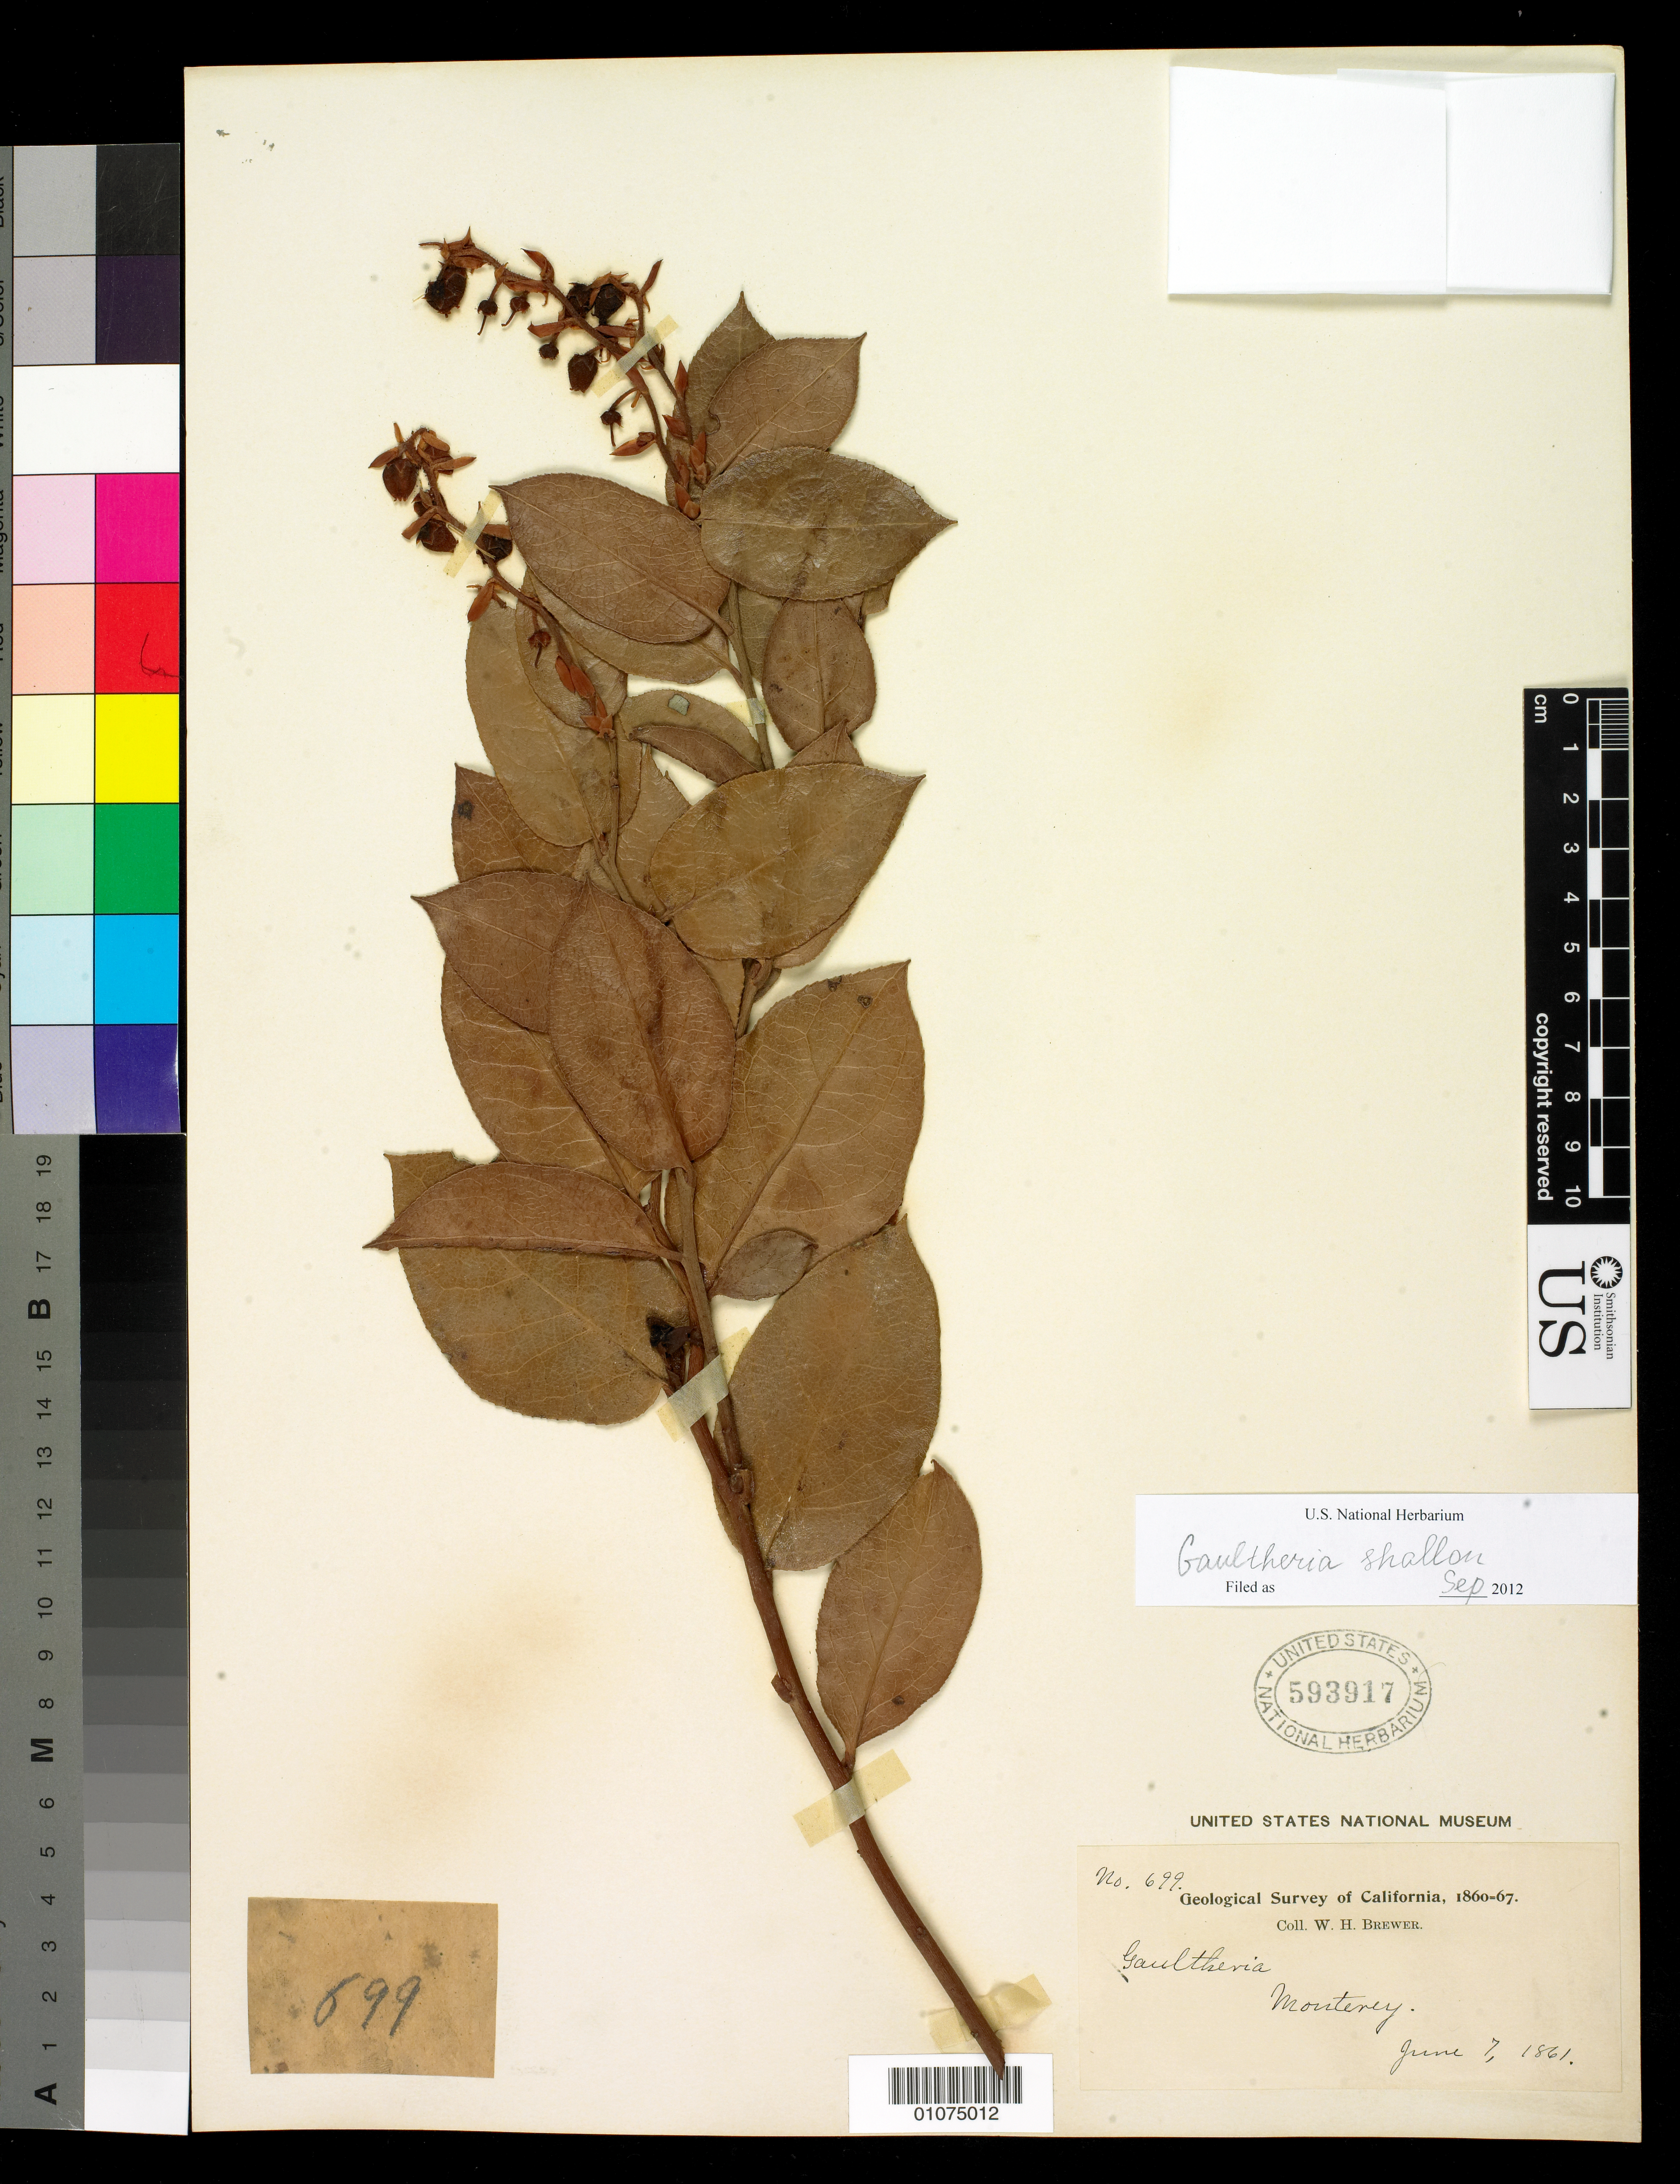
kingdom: Plantae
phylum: Tracheophyta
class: Magnoliopsida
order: Ericales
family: Ericaceae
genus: Gaultheria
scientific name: Gaultheria shallon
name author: Pursh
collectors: W. H. Brewer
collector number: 699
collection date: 1861-06-07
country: United States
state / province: California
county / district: Monterey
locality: Monterey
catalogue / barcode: US 593917